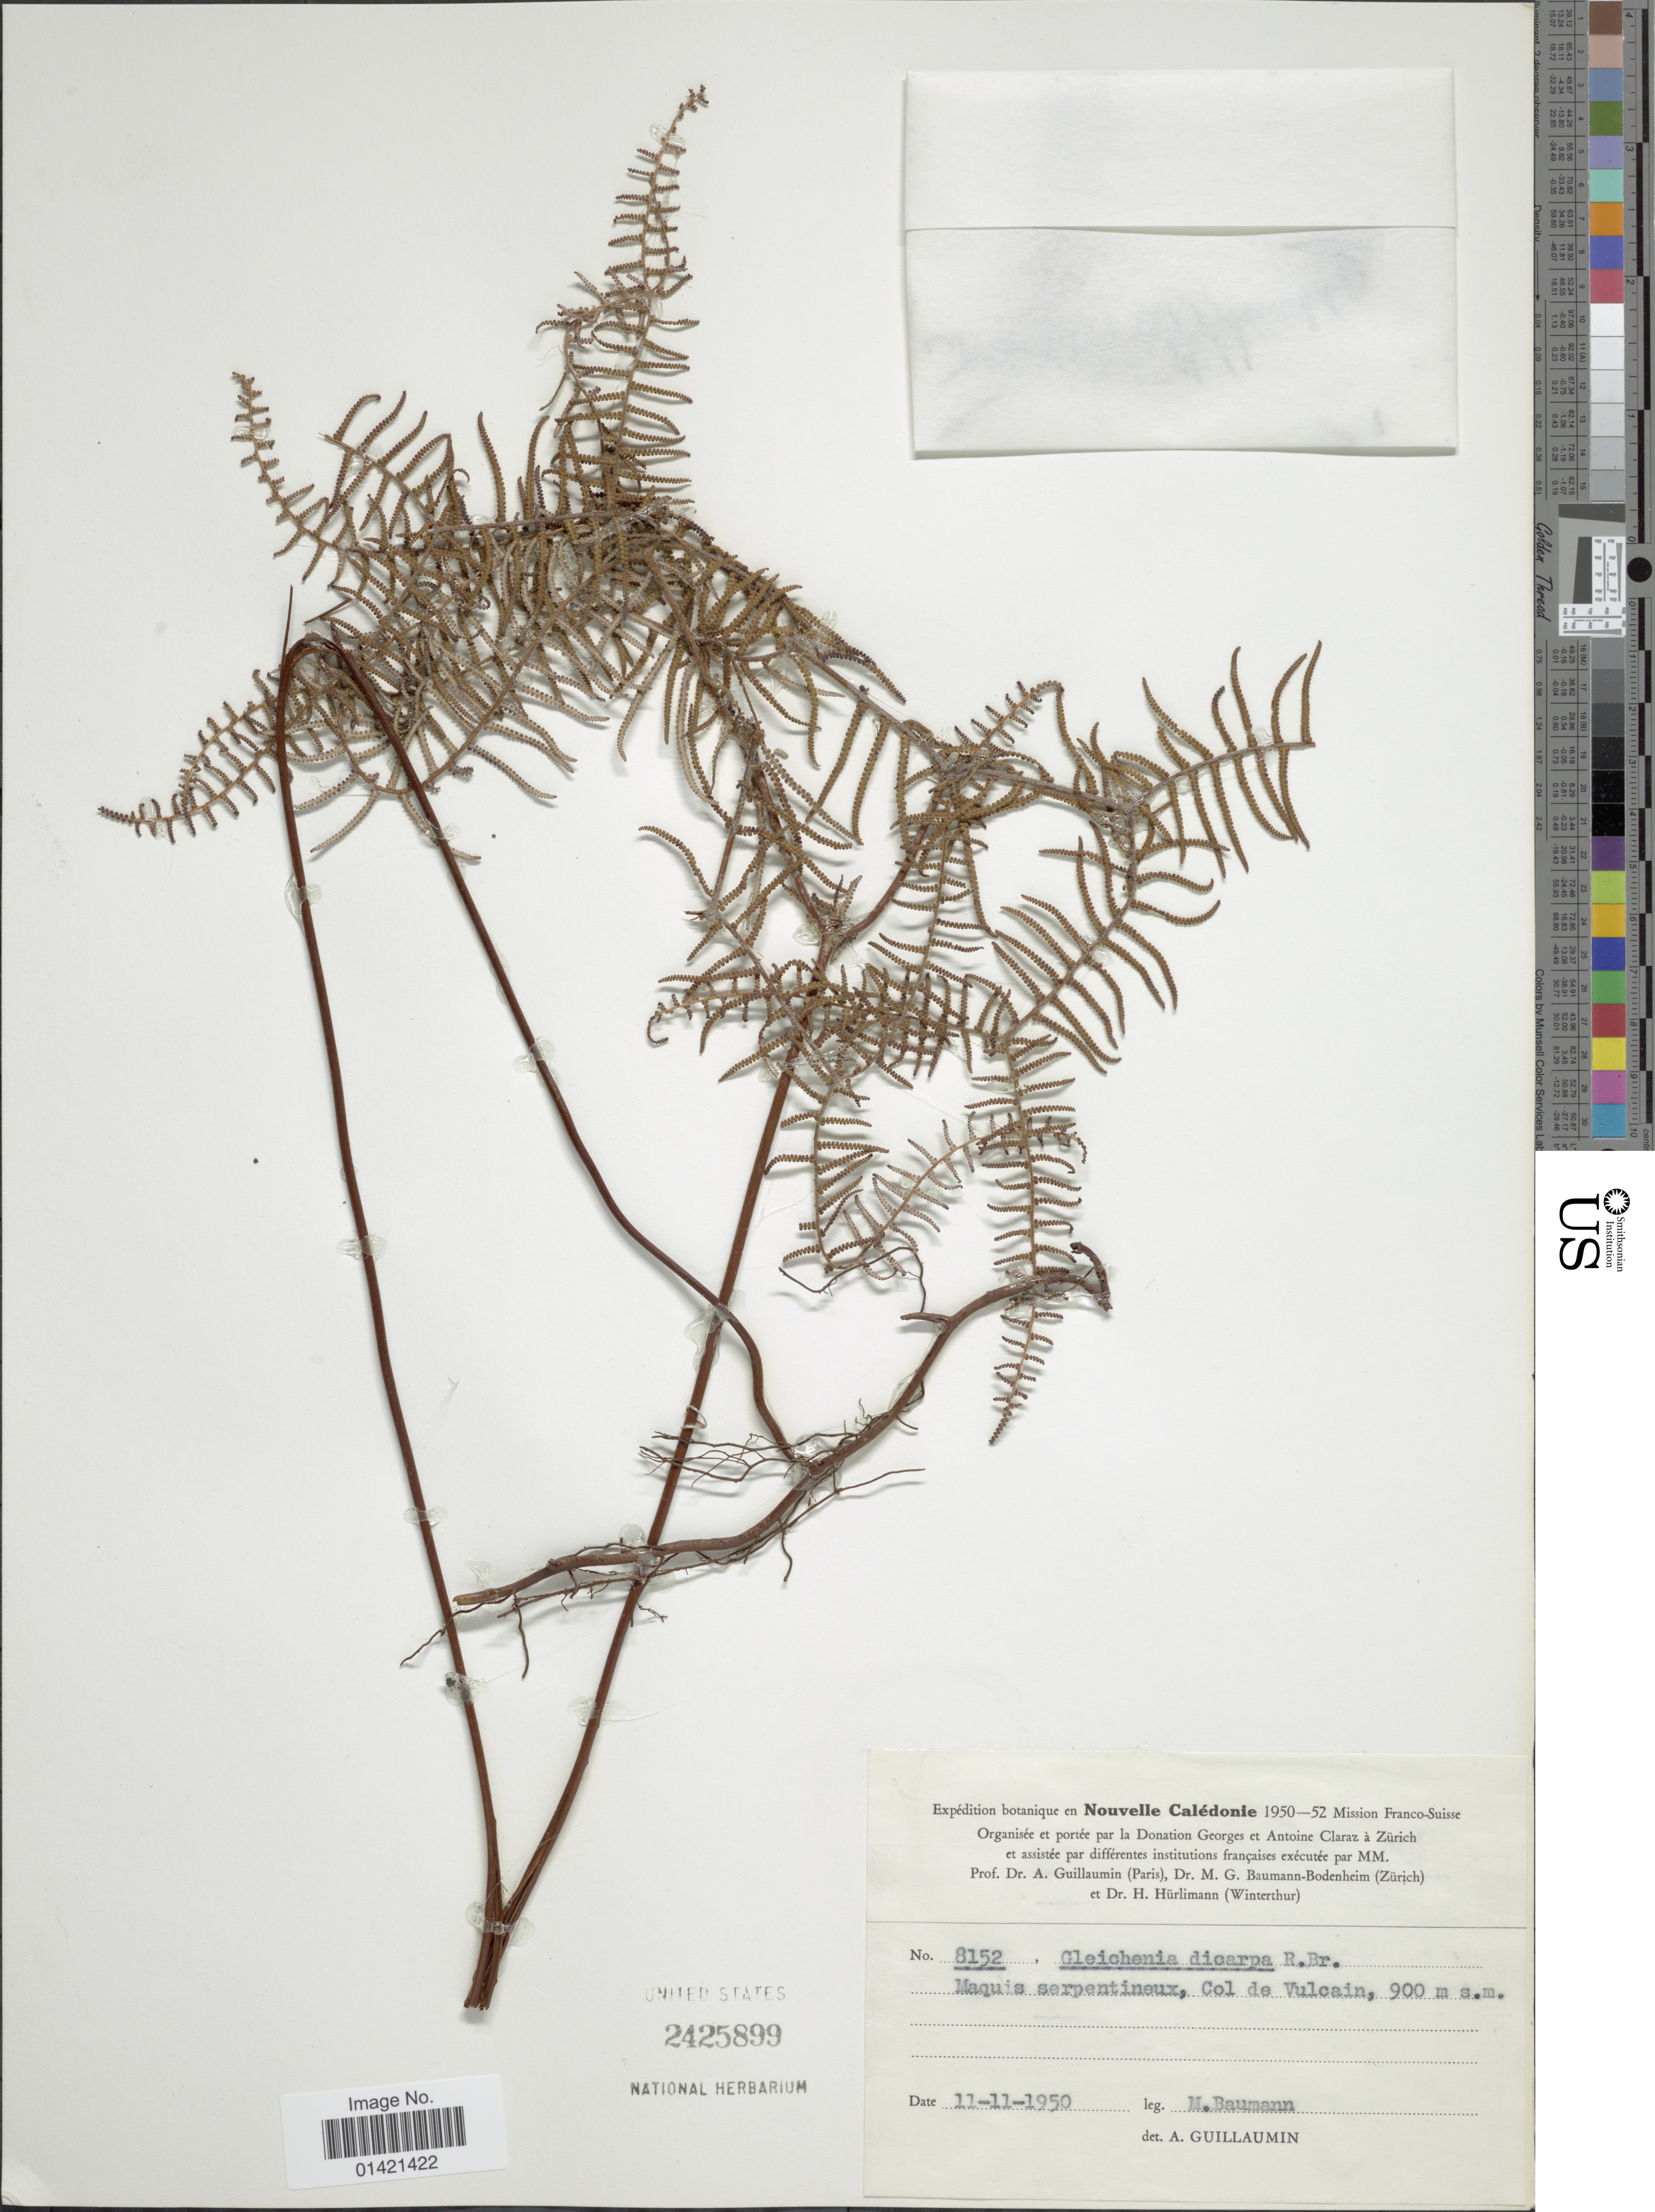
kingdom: Plantae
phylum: Tracheophyta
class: Polypodiopsida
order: Gleicheniales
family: Gleicheniaceae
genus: Gleichenia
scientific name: Gleichenia dicarpa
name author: R. Br.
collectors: M. Baumann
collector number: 8152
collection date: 1950-11-11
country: New Caledonia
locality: Nouvelle Caledonie. Col de Vulcain.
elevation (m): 900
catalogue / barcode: US 2425899